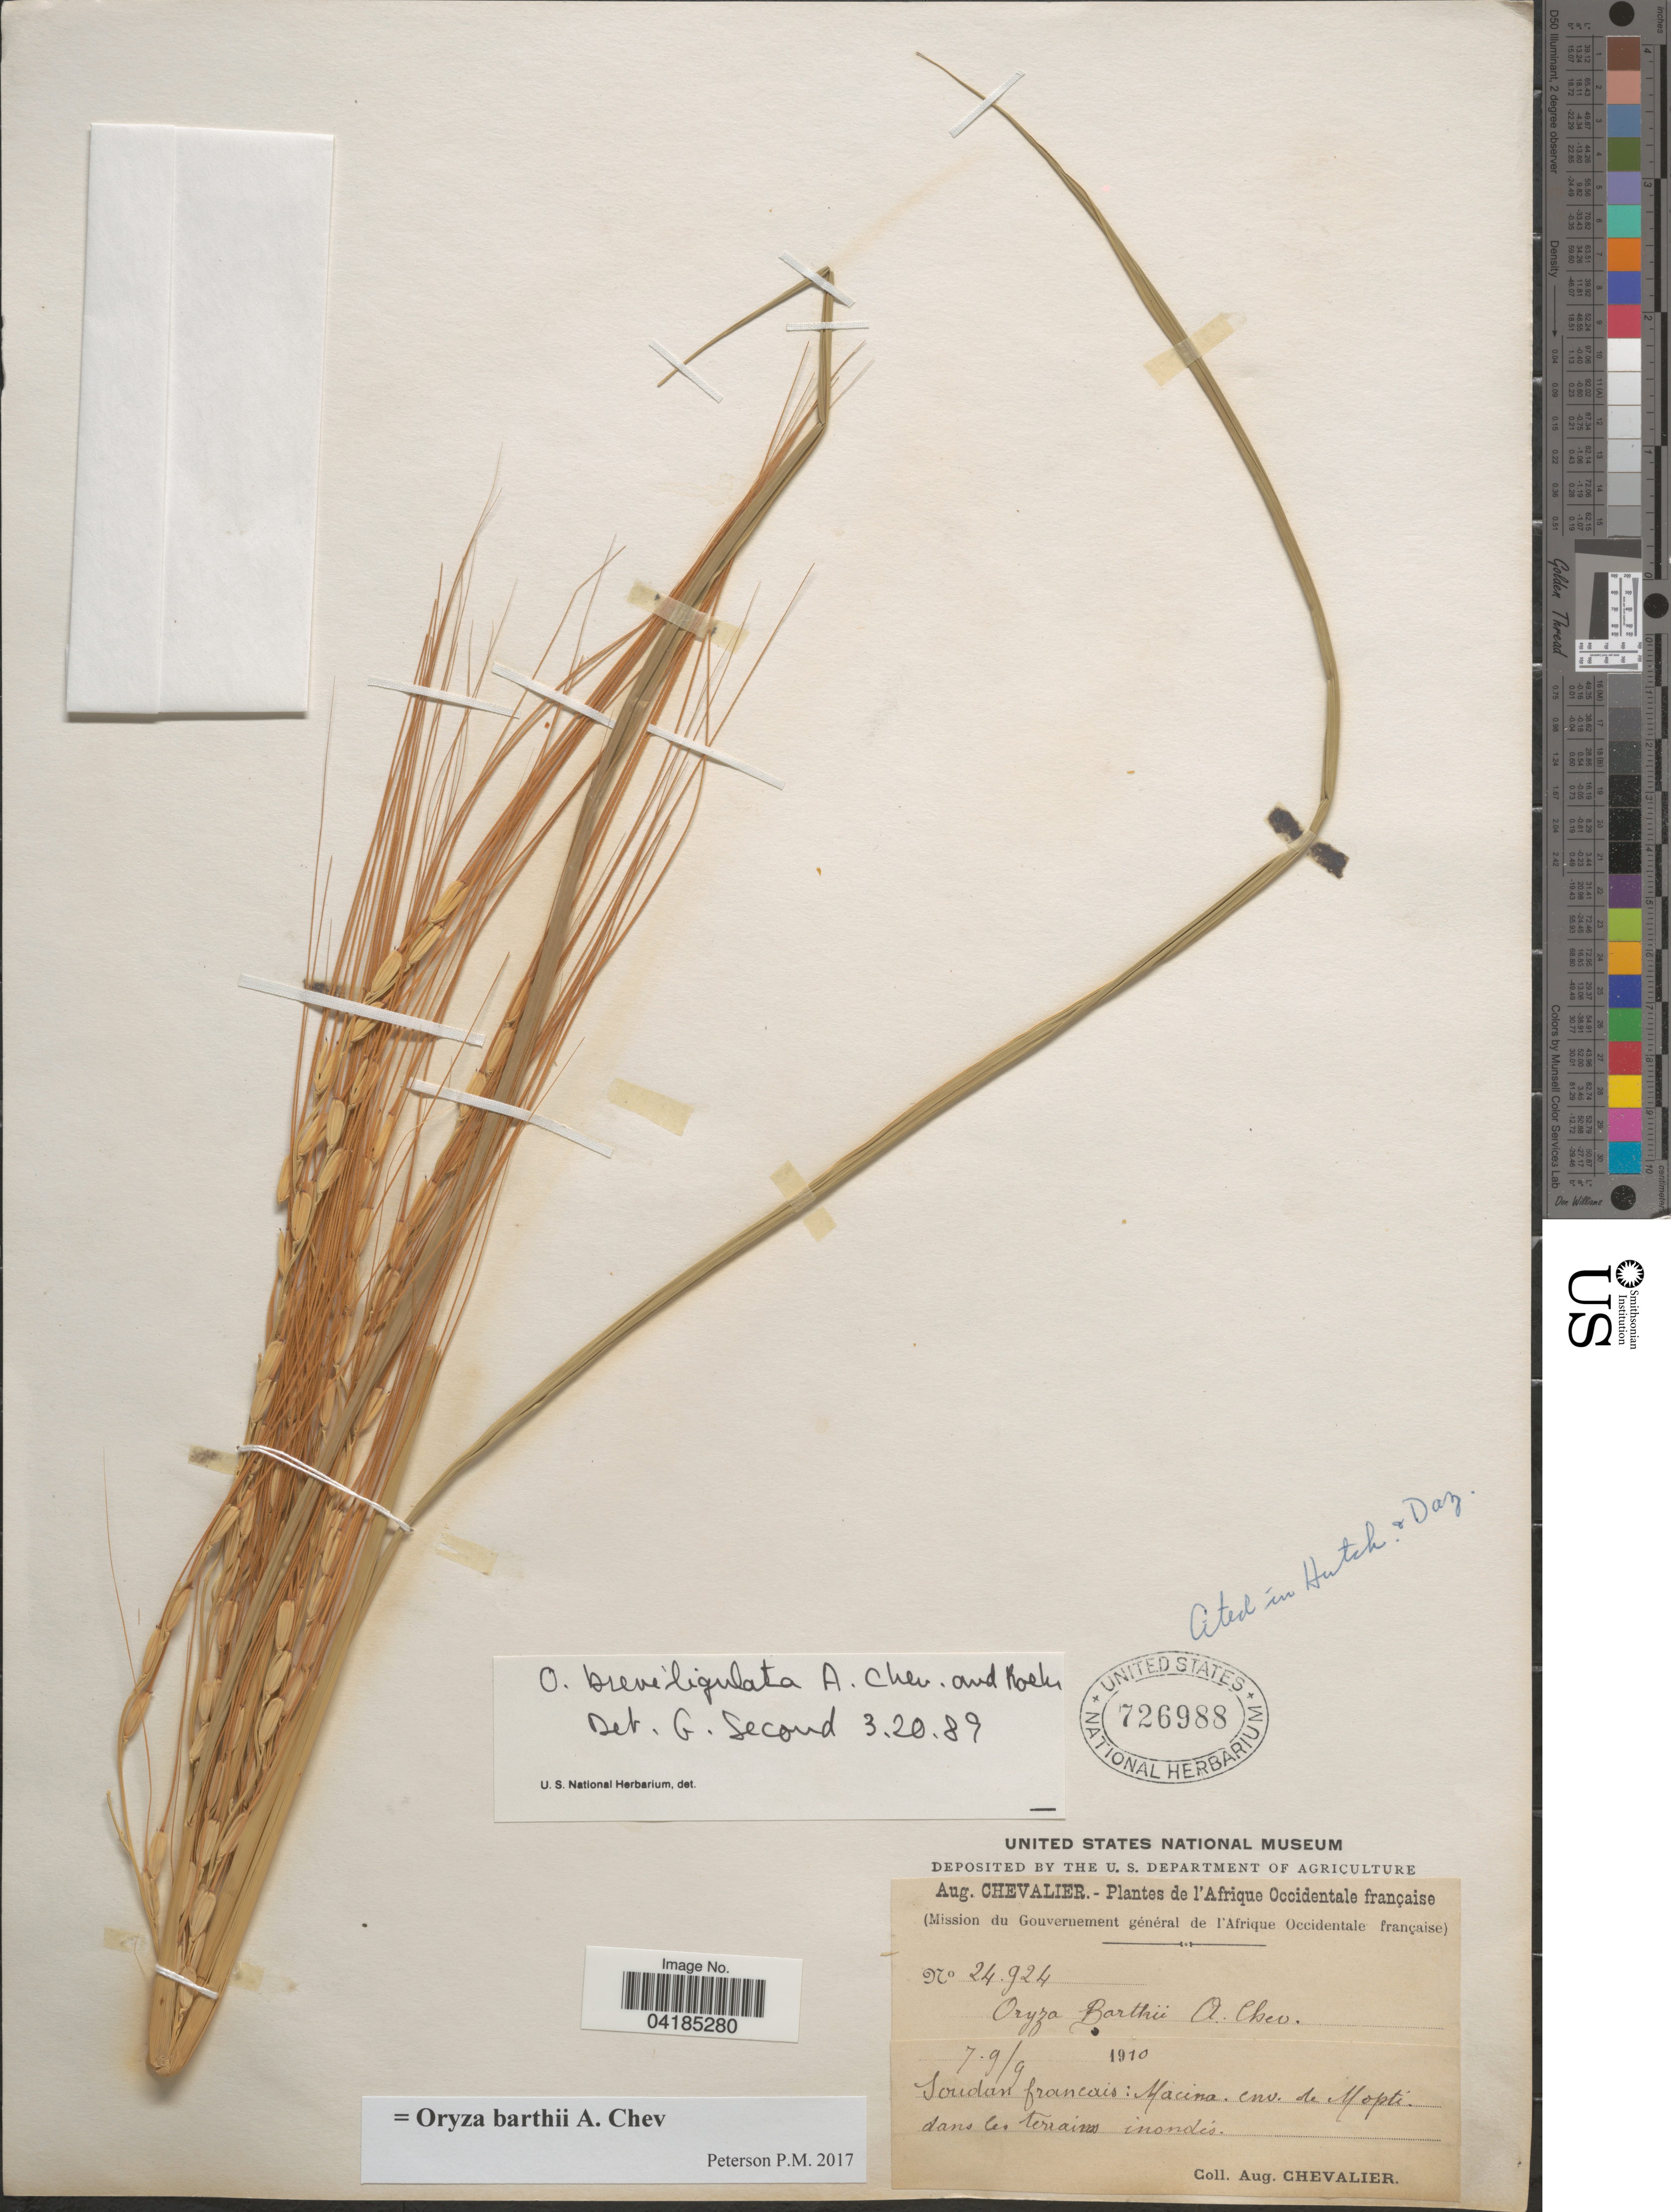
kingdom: Plantae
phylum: Tracheophyta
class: Liliopsida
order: Poales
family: Poaceae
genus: Oryza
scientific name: Oryza barthii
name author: A. Chev.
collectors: A. J. Chevalier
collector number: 24924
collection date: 1910-09-07/1910-09-09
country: Sudan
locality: L'Afrique Occidentale française. Soudan francais: Macina. env. de Mopti. dans les terrains inondes.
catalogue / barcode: US 726988